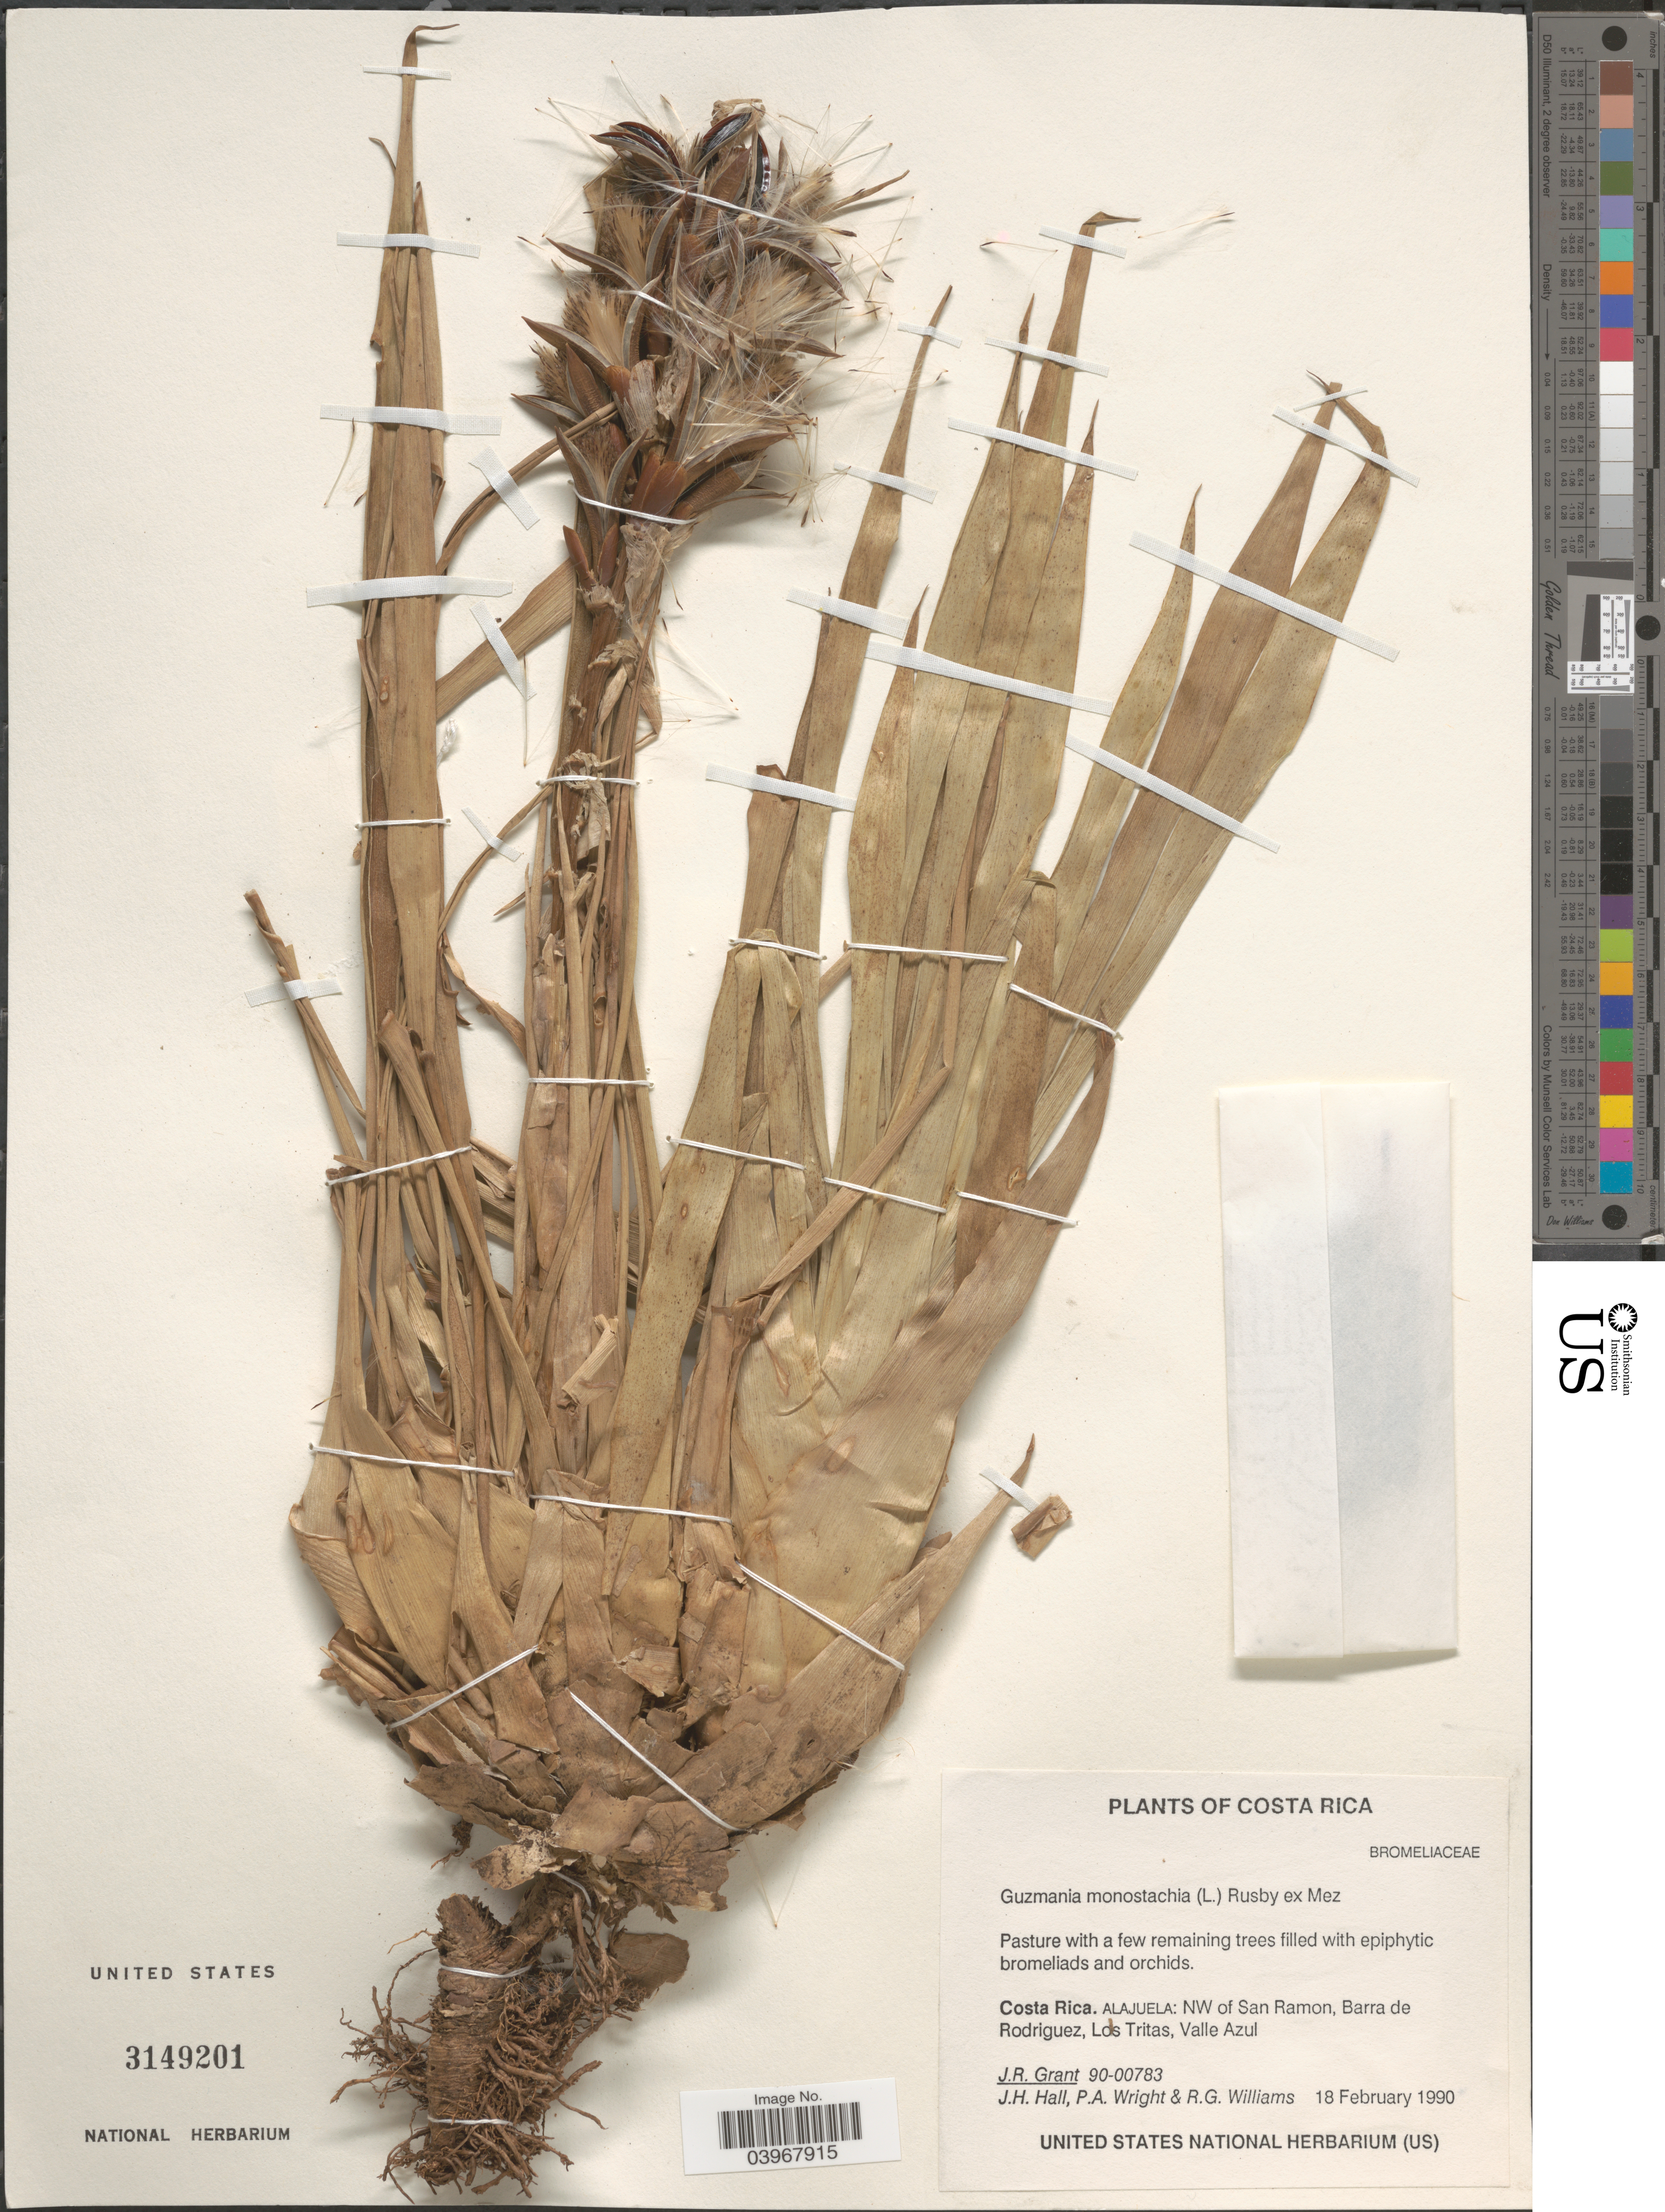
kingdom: Plantae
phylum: Tracheophyta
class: Liliopsida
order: Poales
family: Bromeliaceae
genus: Guzmania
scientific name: Guzmania monostachia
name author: (L.) Rusby ex Mez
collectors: J. Grant, J. Hall, P. A. Wright & R. G. Williams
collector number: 90-00783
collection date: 1990-02-18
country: Costa Rica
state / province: Alajuela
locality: NW of San Ramon, Barra de Rodriguez, Los Tritas, Valle Azul.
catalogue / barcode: US 3149201